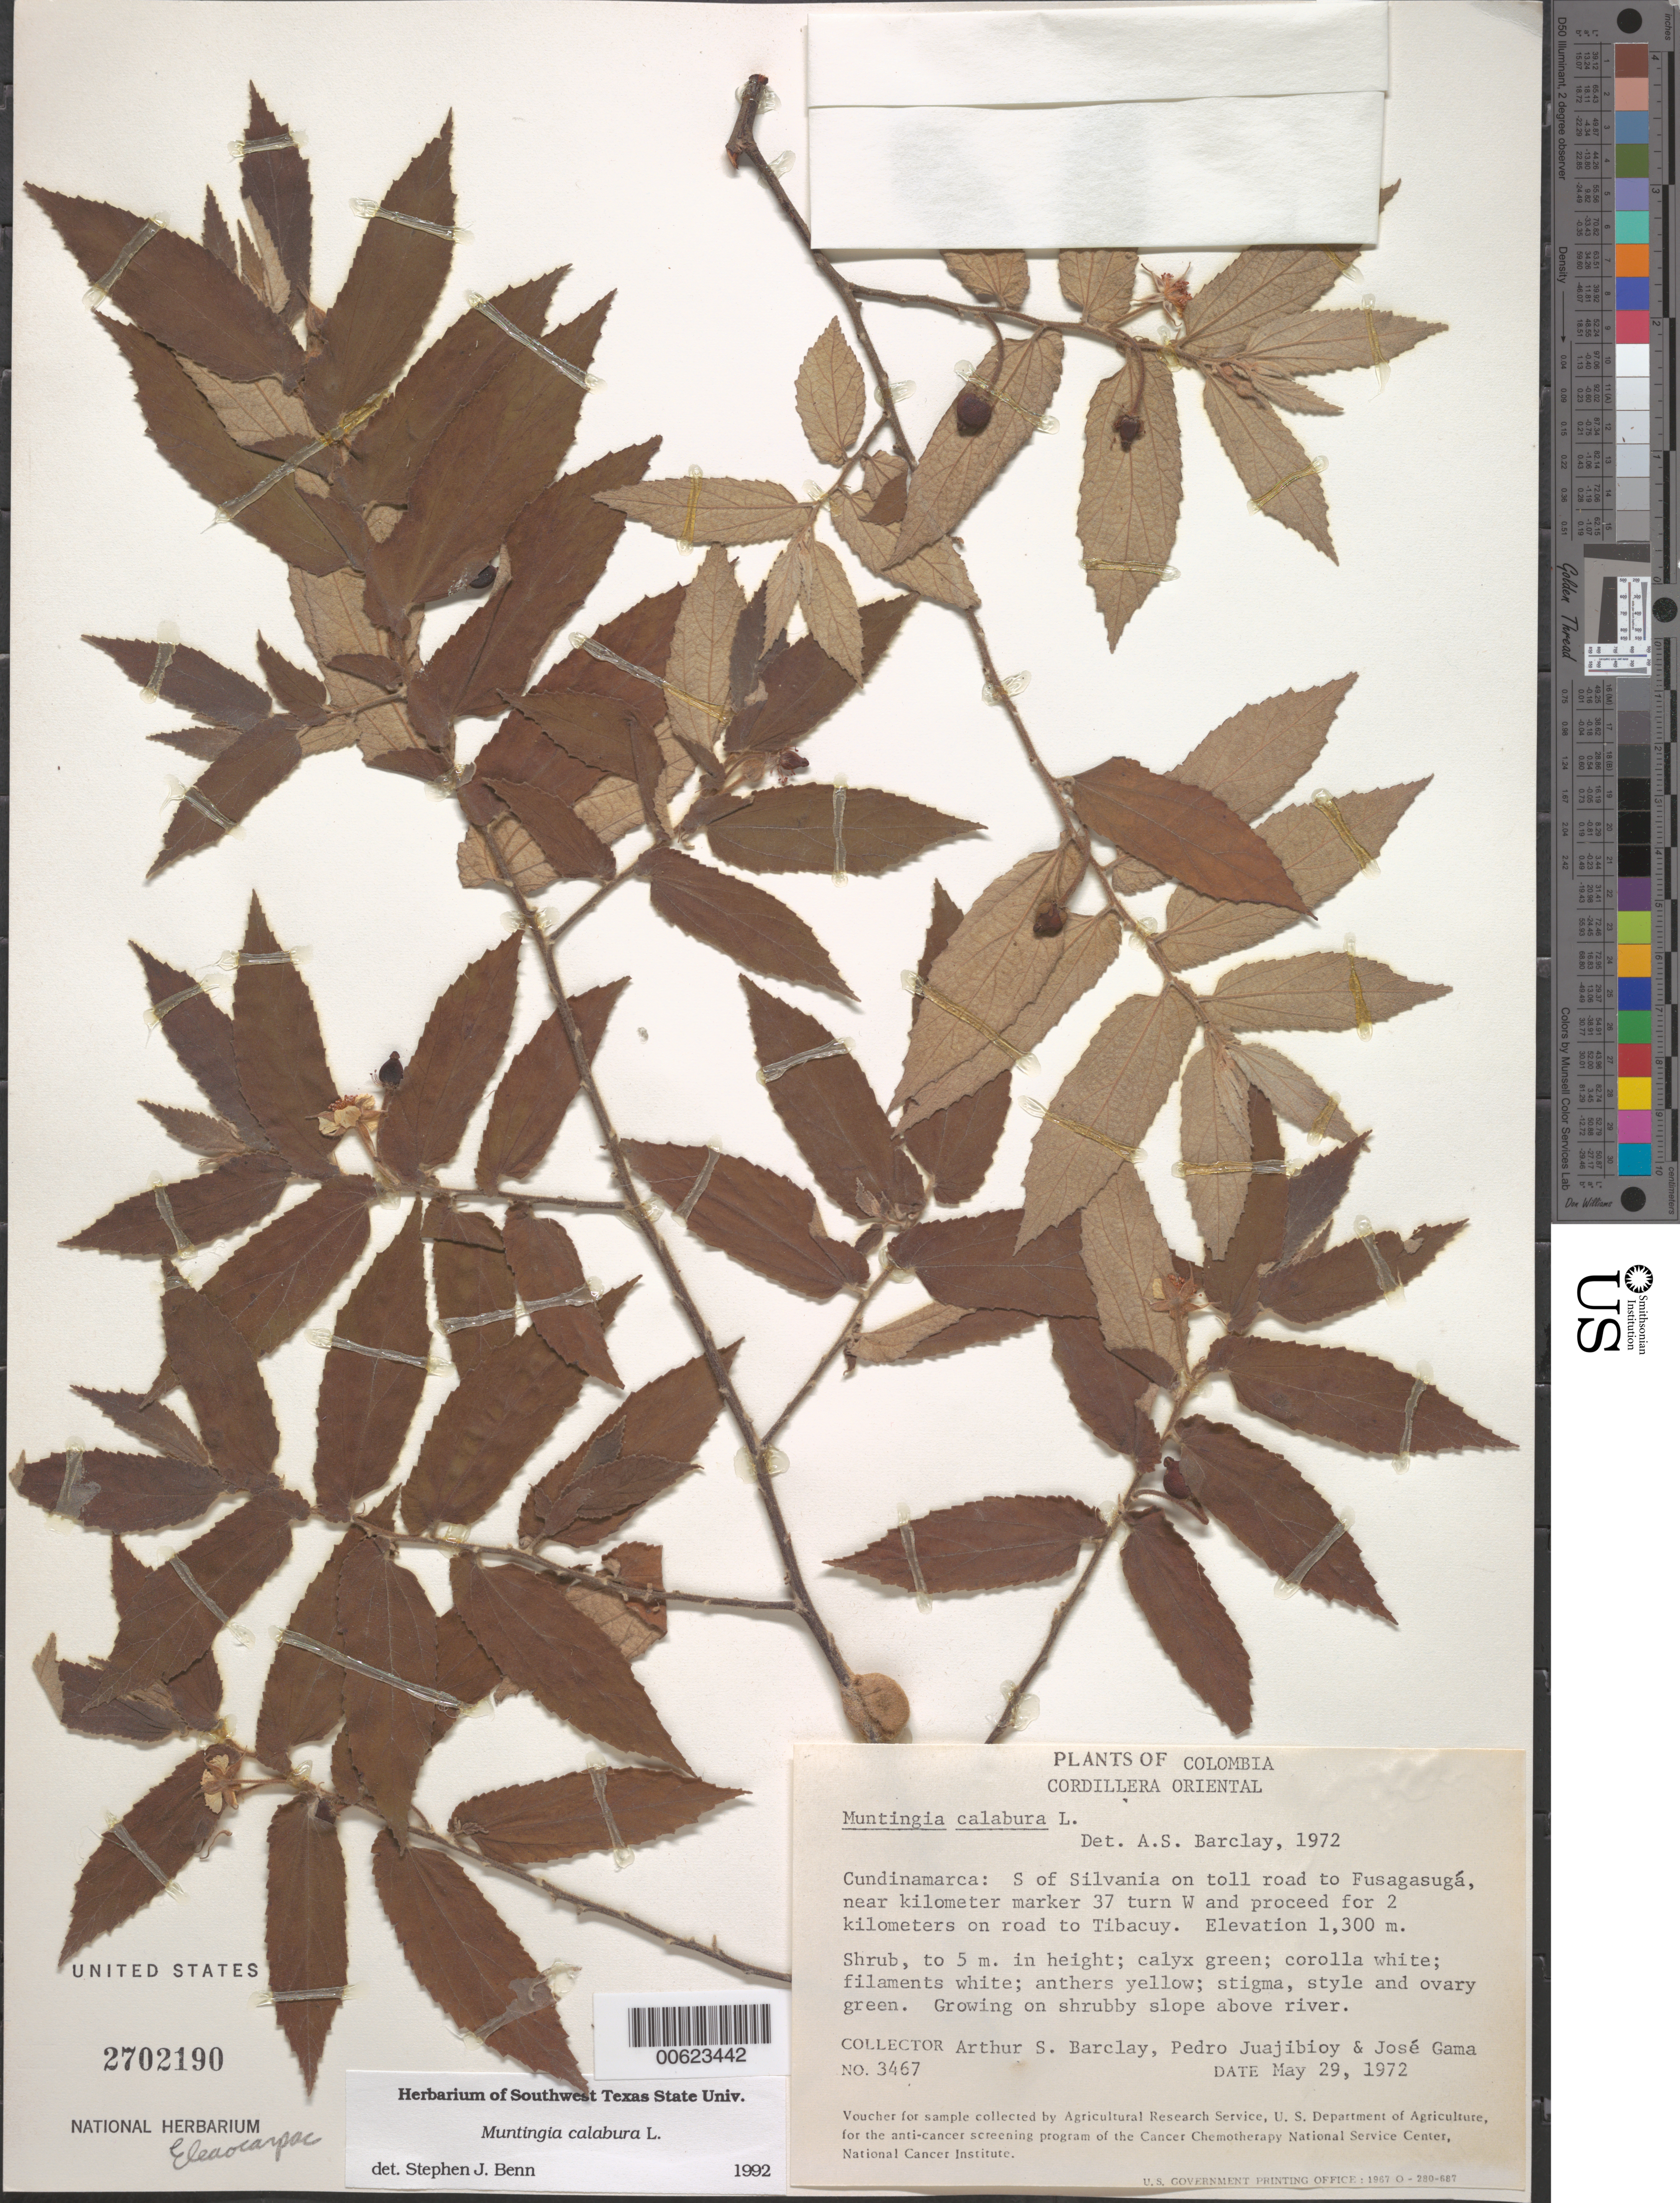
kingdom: Plantae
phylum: Tracheophyta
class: Magnoliopsida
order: Malvales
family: Muntingiaceae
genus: Muntingia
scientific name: Muntingia calabura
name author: L.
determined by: Benn, S. J.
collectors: A. S. Barclay, P. Juajibioy & J. Gama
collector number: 3467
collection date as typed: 29 May 1972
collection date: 1972-05-29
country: Colombia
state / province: Cundinamarca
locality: Cordillera Oriental. S of Silvania on toll road to Fusagasugá, near km marker 37, turn W and proceed for 2 kms on road to Tibacuy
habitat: Shrubby slope above river.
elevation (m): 1300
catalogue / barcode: US 2702190